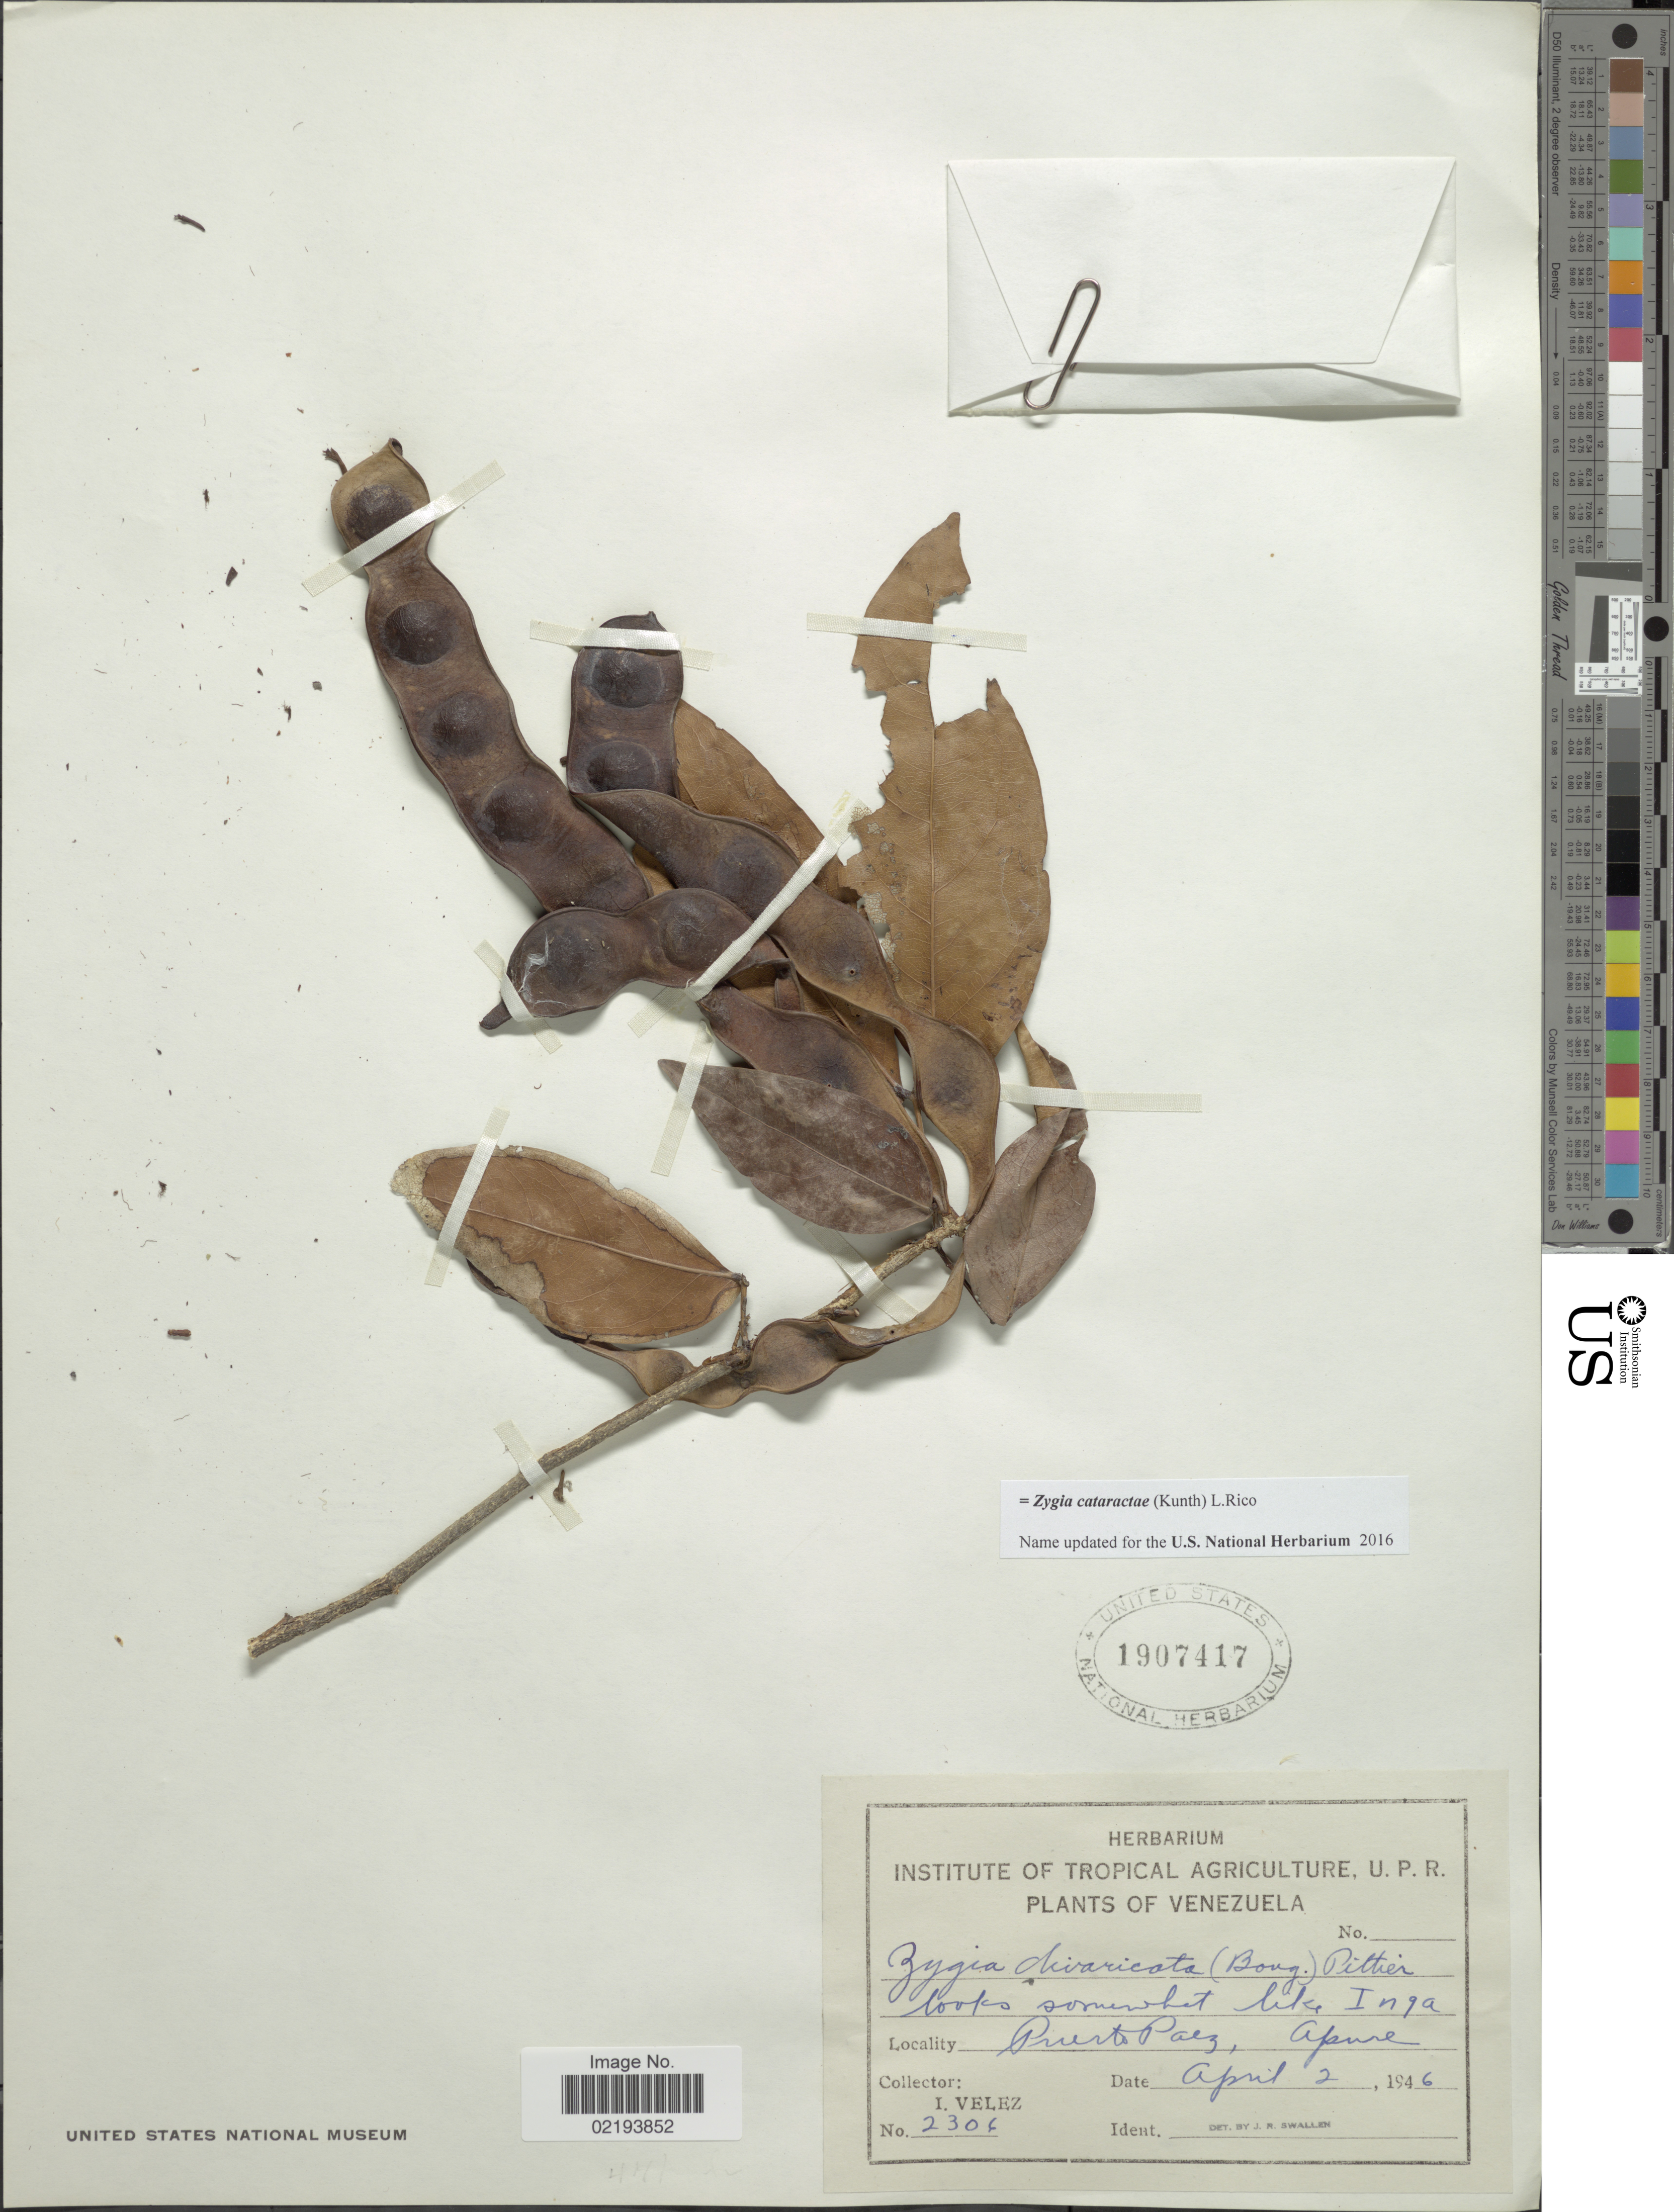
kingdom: Plantae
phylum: Tracheophyta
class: Magnoliopsida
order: Fabales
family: Fabaceae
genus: Zygia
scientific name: Zygia cataractae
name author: (Kunth) L. Rico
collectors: I. Velez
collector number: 2306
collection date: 1946-04-02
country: Venezuela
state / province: Apure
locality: Puerto Paez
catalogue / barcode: US 1907417